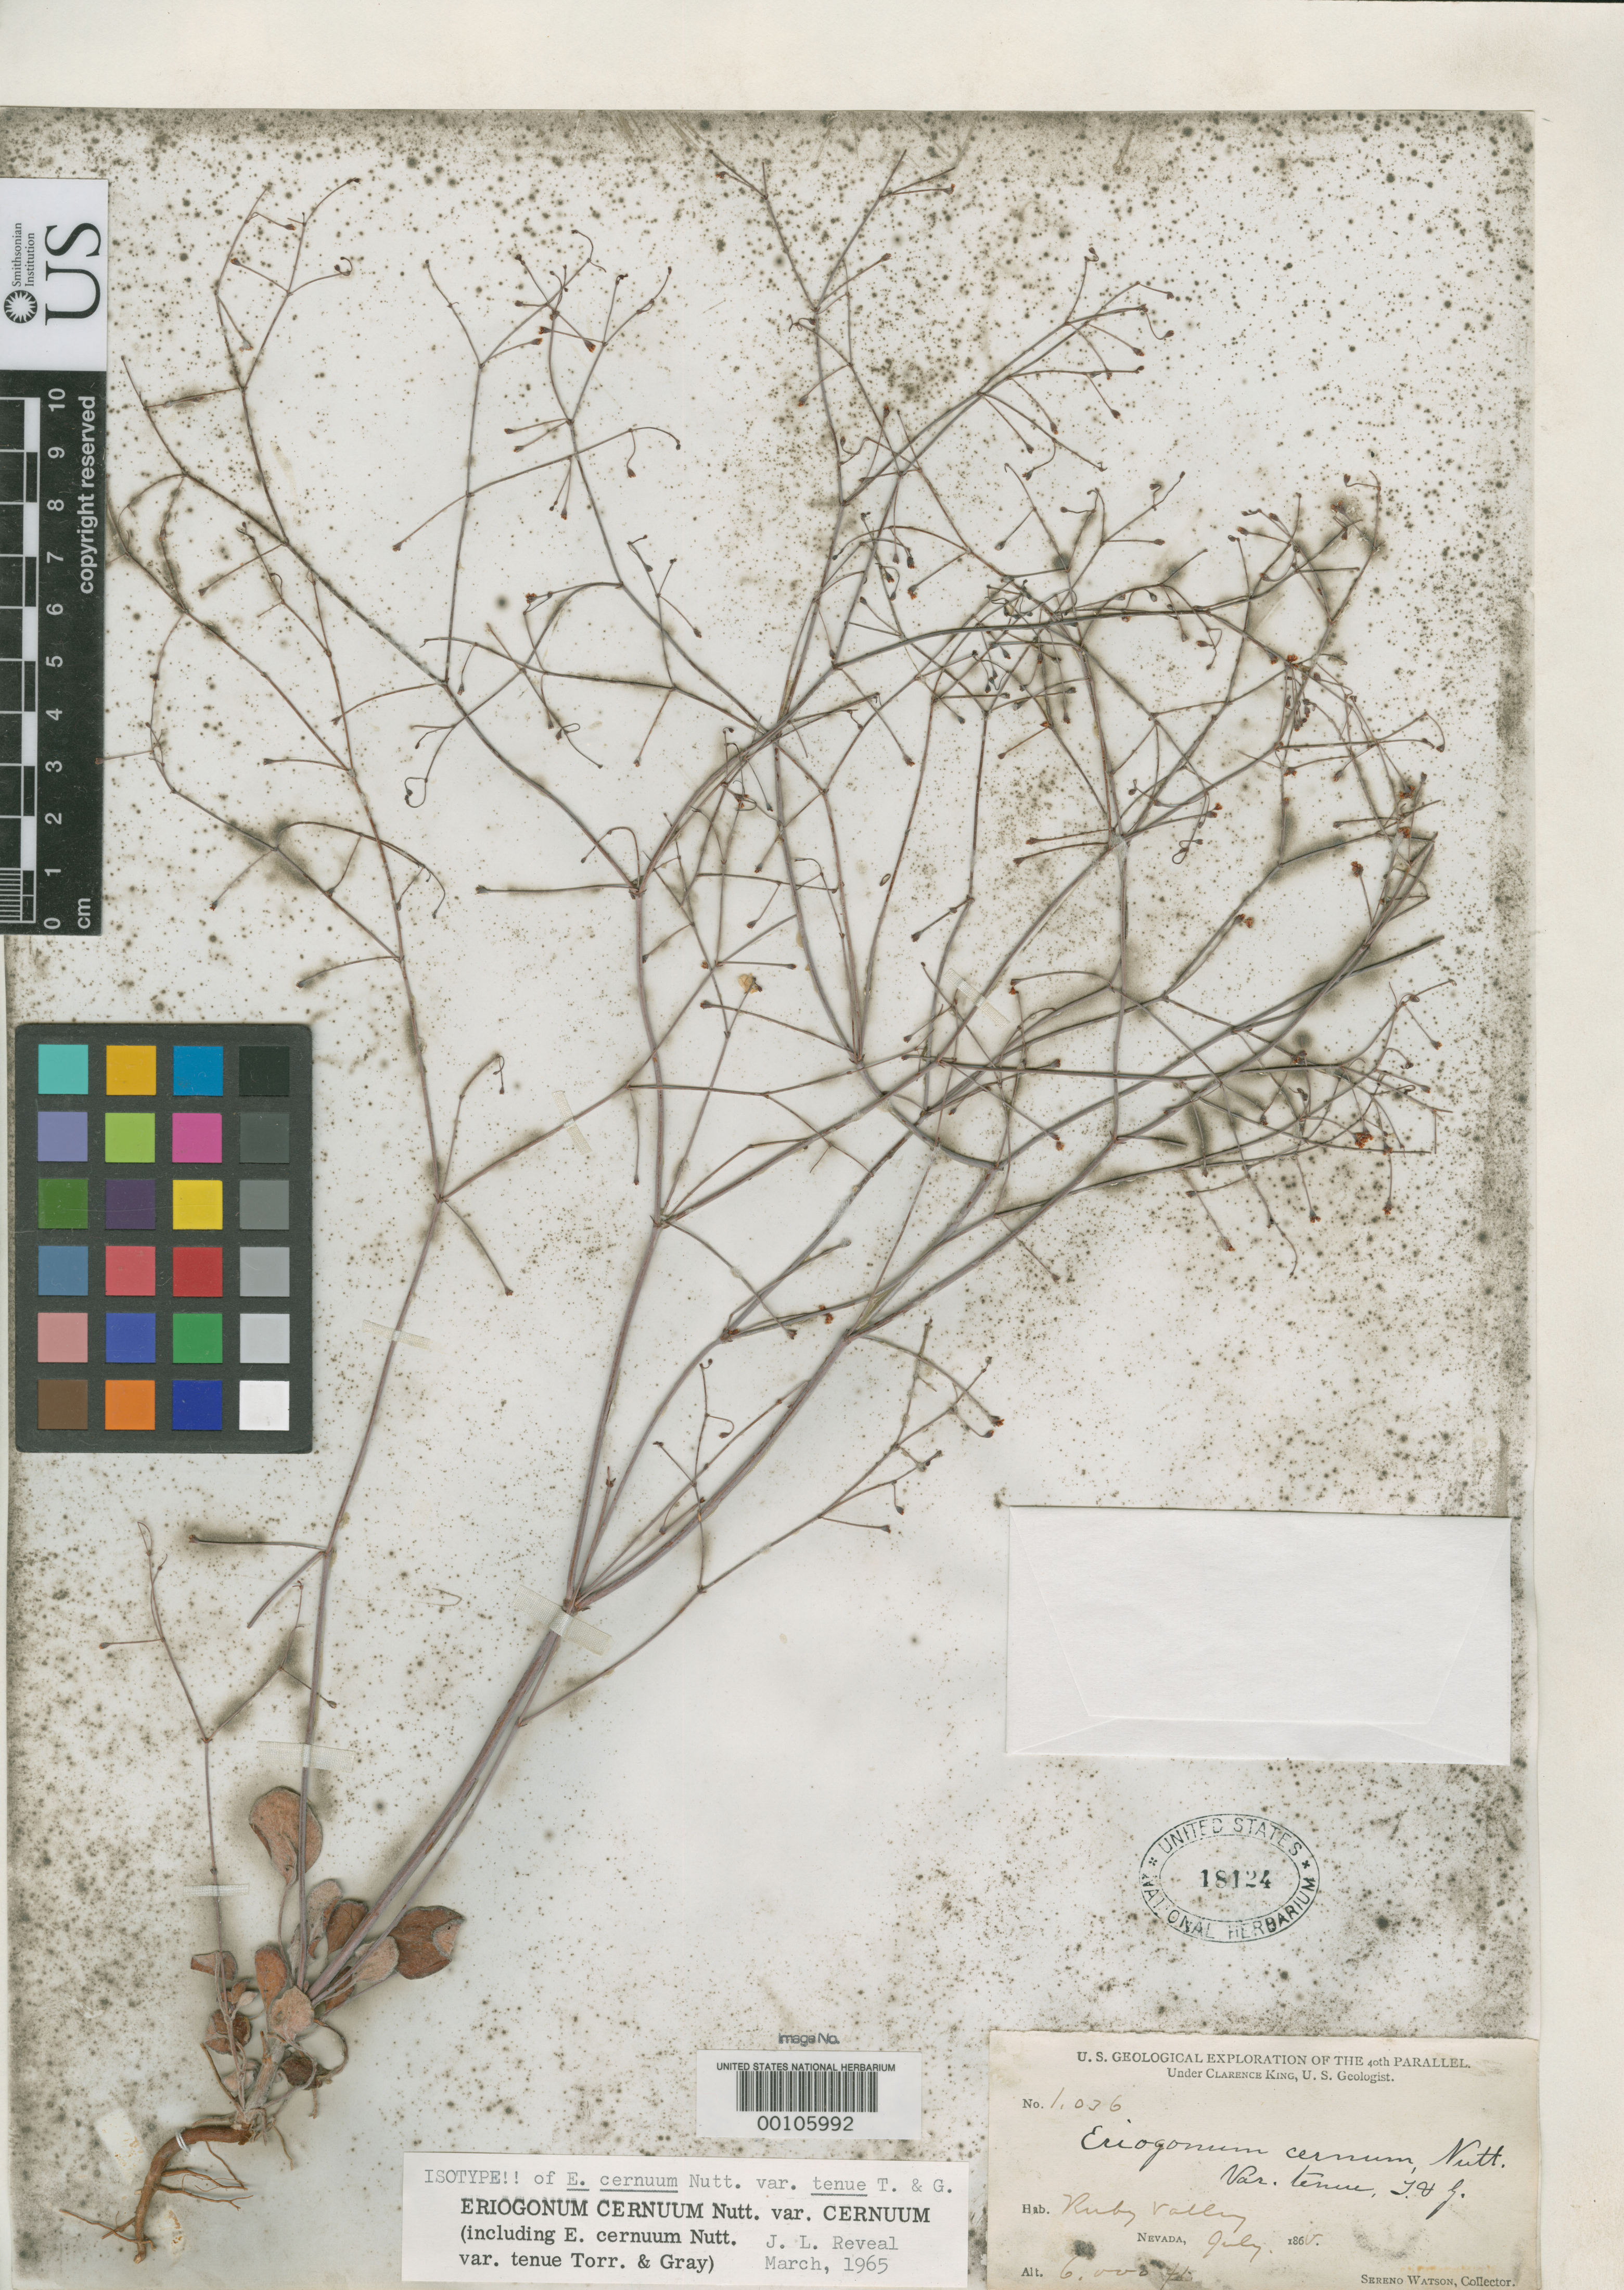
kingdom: Plantae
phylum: Tracheophyta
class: Magnoliopsida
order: Caryophyllales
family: Polygonaceae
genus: Eriogonum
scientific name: Eriogonum cernuum var. tenue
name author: Torr. & A. Gray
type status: Isotype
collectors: S. Watson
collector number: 1036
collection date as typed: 1869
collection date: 1869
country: United States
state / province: Utah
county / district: Weber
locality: Weber Valley.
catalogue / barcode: US 18124